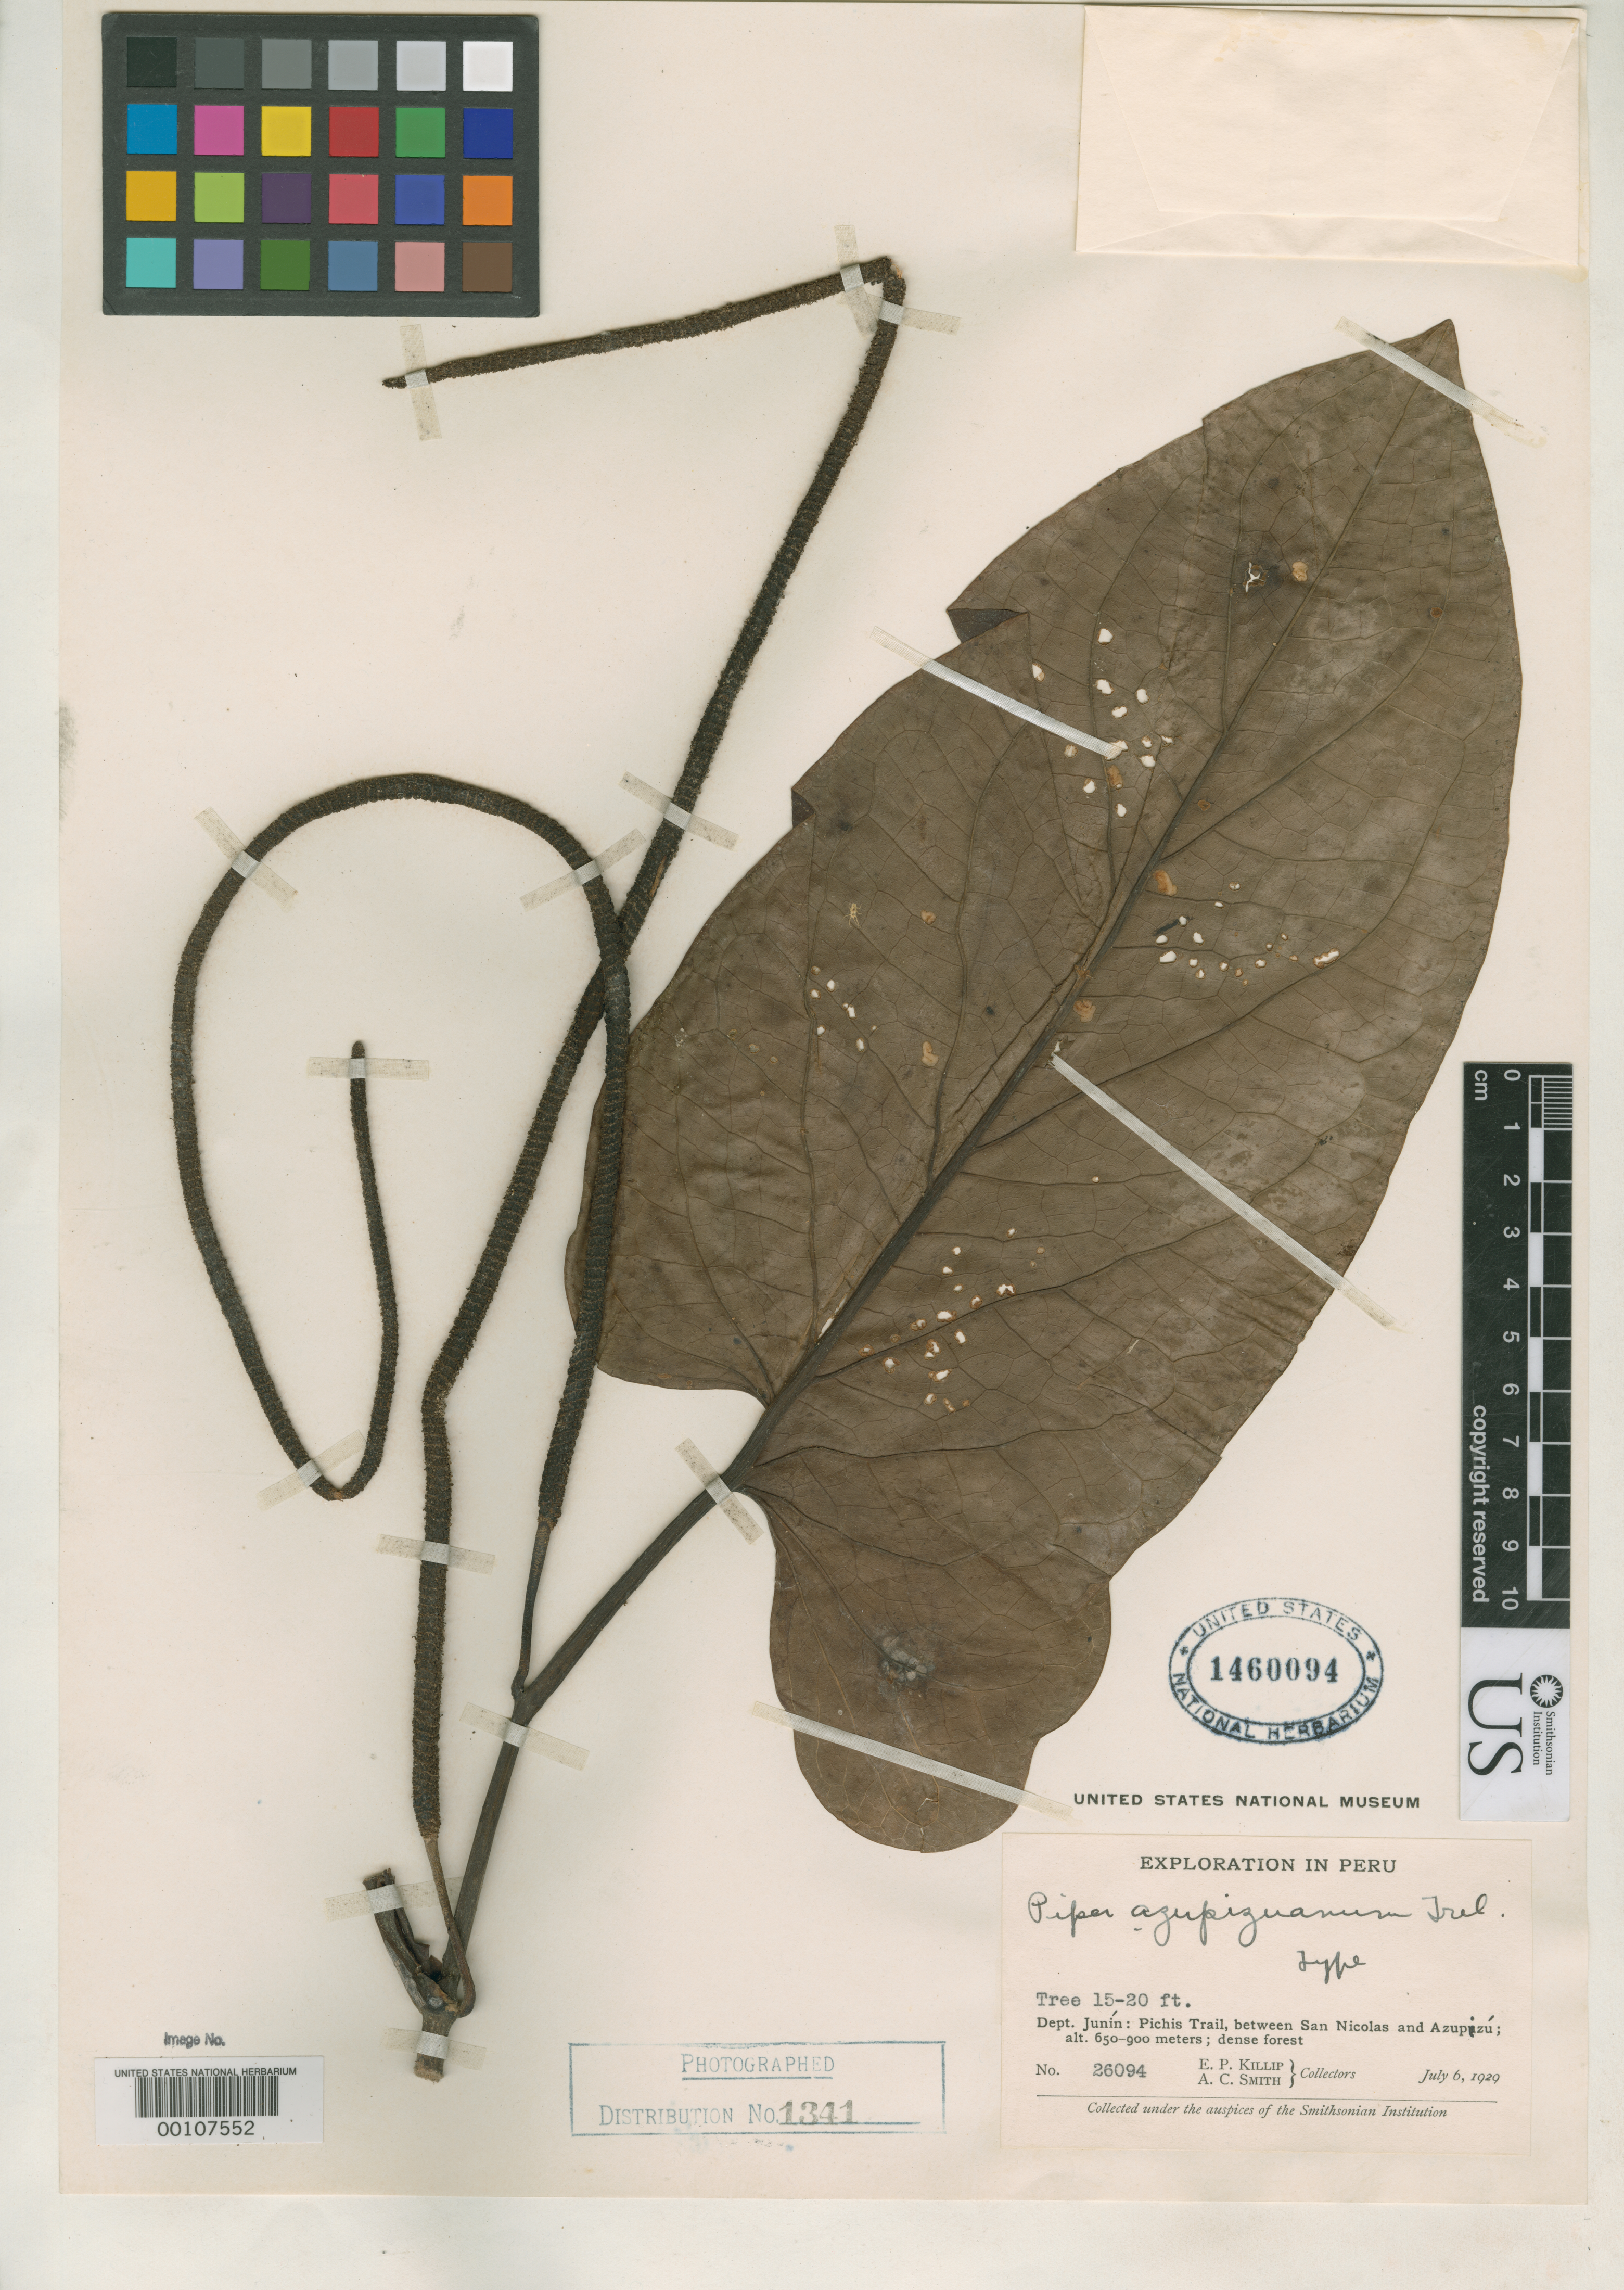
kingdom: Plantae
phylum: Tracheophyta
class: Magnoliopsida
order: Piperales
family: Piperaceae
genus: Piper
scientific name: Piper azupizuanum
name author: Trel. in J.F. Macbr.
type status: Holotype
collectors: E. P. Killip & A. C. Smith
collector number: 26094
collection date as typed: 06 Jul 1929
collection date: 1929-07-06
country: Peru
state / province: Junín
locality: Pichis Trail, between San Nicolas and Azupizu.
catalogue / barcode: US 1460094